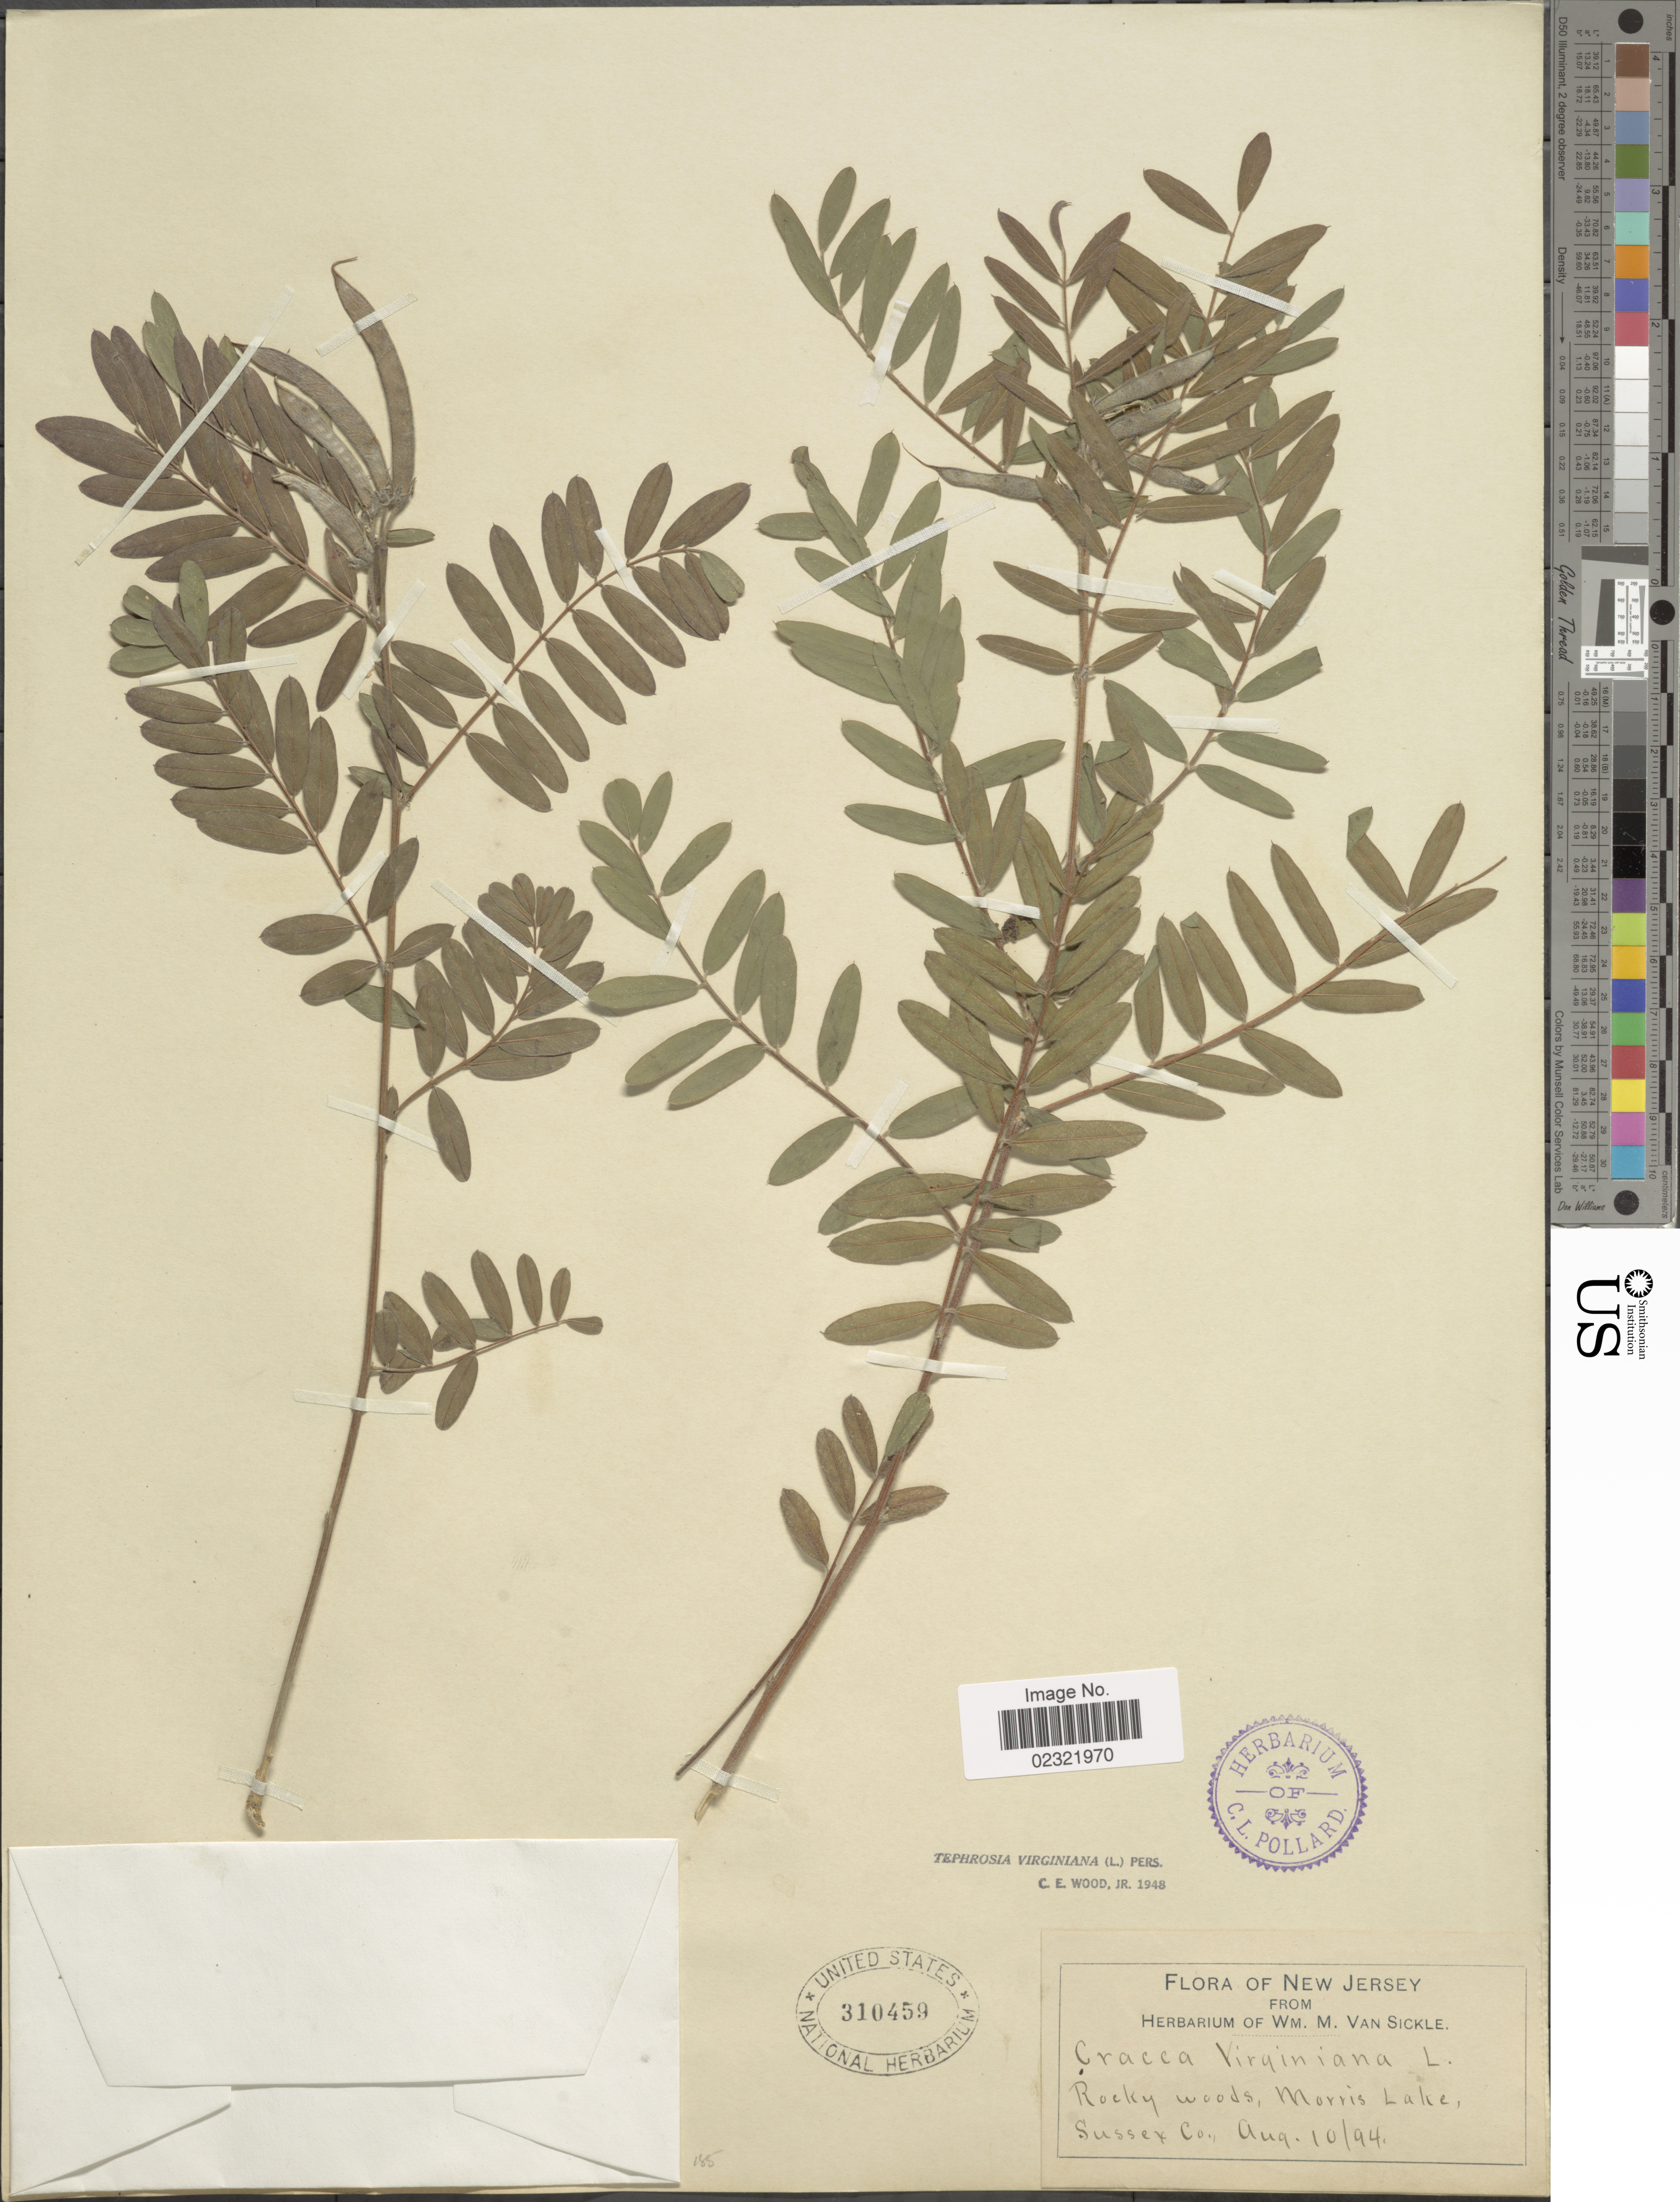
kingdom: Plantae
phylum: Tracheophyta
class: Magnoliopsida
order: Fabales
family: Fabaceae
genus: Tephrosia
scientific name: Tephrosia virginiana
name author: (L.) Pers.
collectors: ex herb. Wm. M. Van Sickle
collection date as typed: Transcribed d/m/y: 10/8/94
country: United States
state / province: New Jersey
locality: Rocky woods, Morris Lake, Sussex Co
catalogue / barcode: US 310459